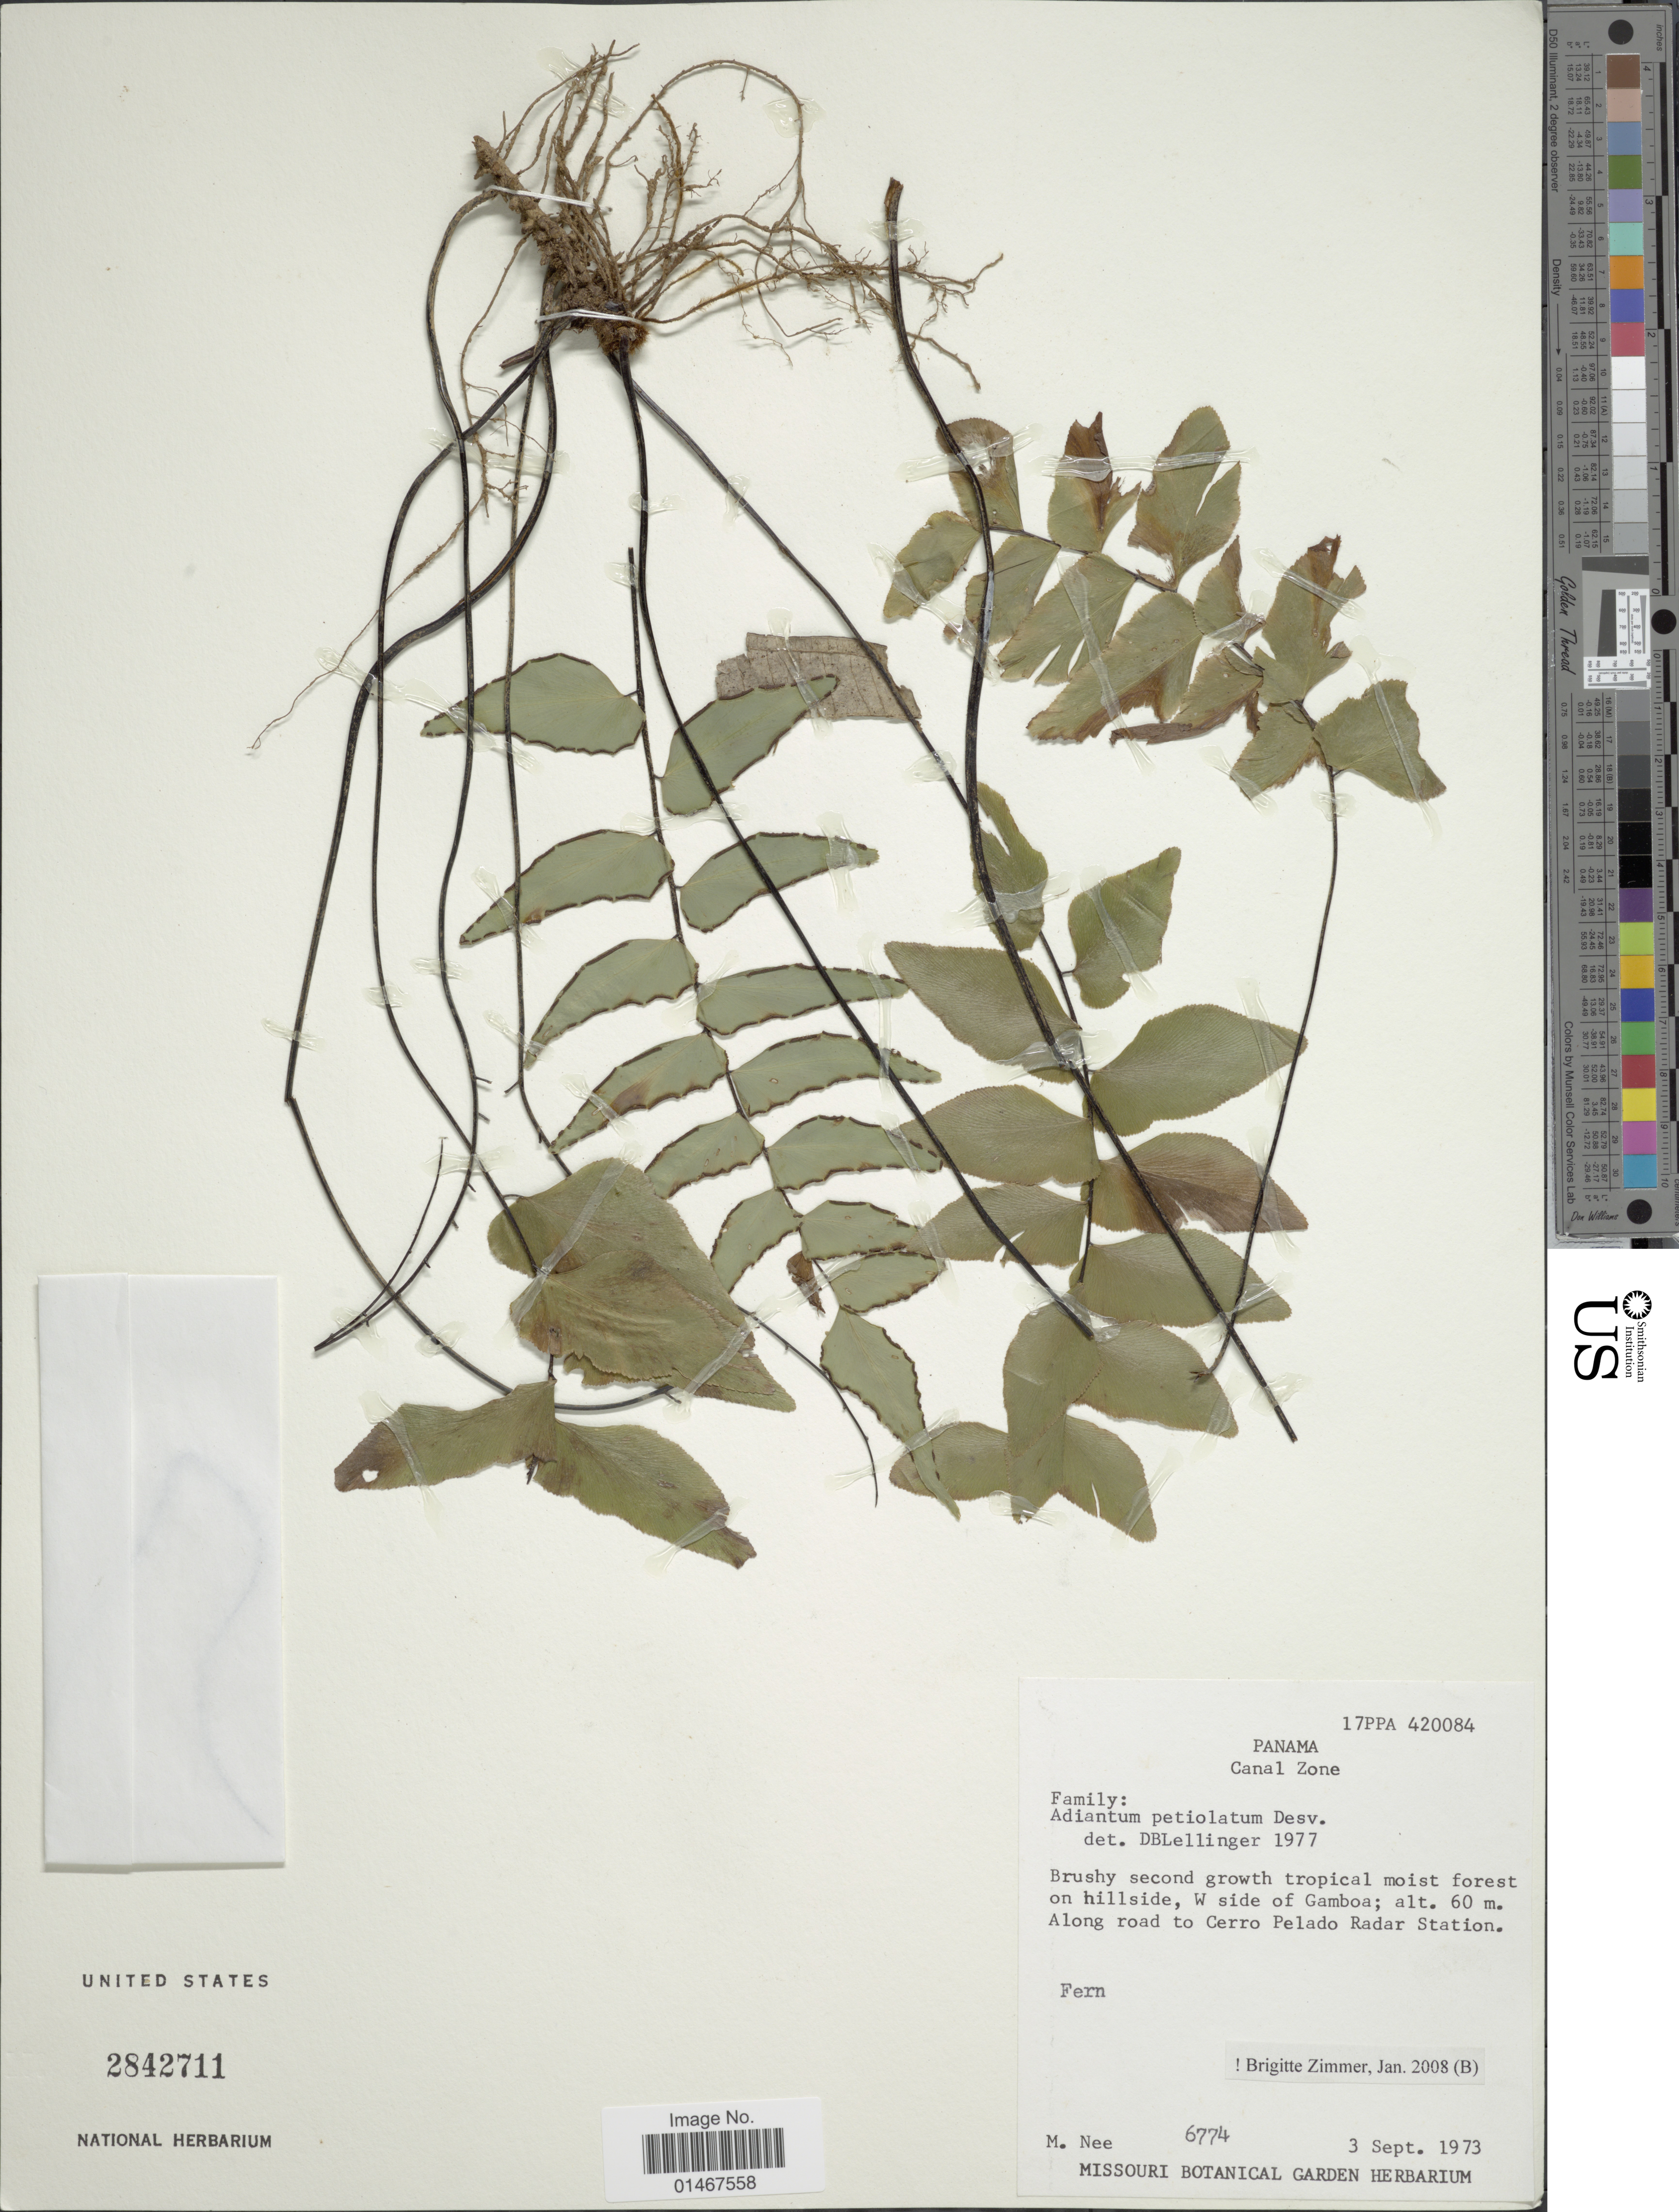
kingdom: Plantae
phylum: Tracheophyta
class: Polypodiopsida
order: Polypodiales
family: Pteridaceae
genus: Adiantum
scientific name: Adiantum petiolatum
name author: Desv.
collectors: M. Nee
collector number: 6774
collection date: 1973-09-03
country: Panama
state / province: Colón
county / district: Canal Zone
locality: Canal Zone. Brushu second growth tropical moist forest on hillside, W side of Gamboa. Along road to Cerro Pelado Radar Station.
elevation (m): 60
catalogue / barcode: US 2842711